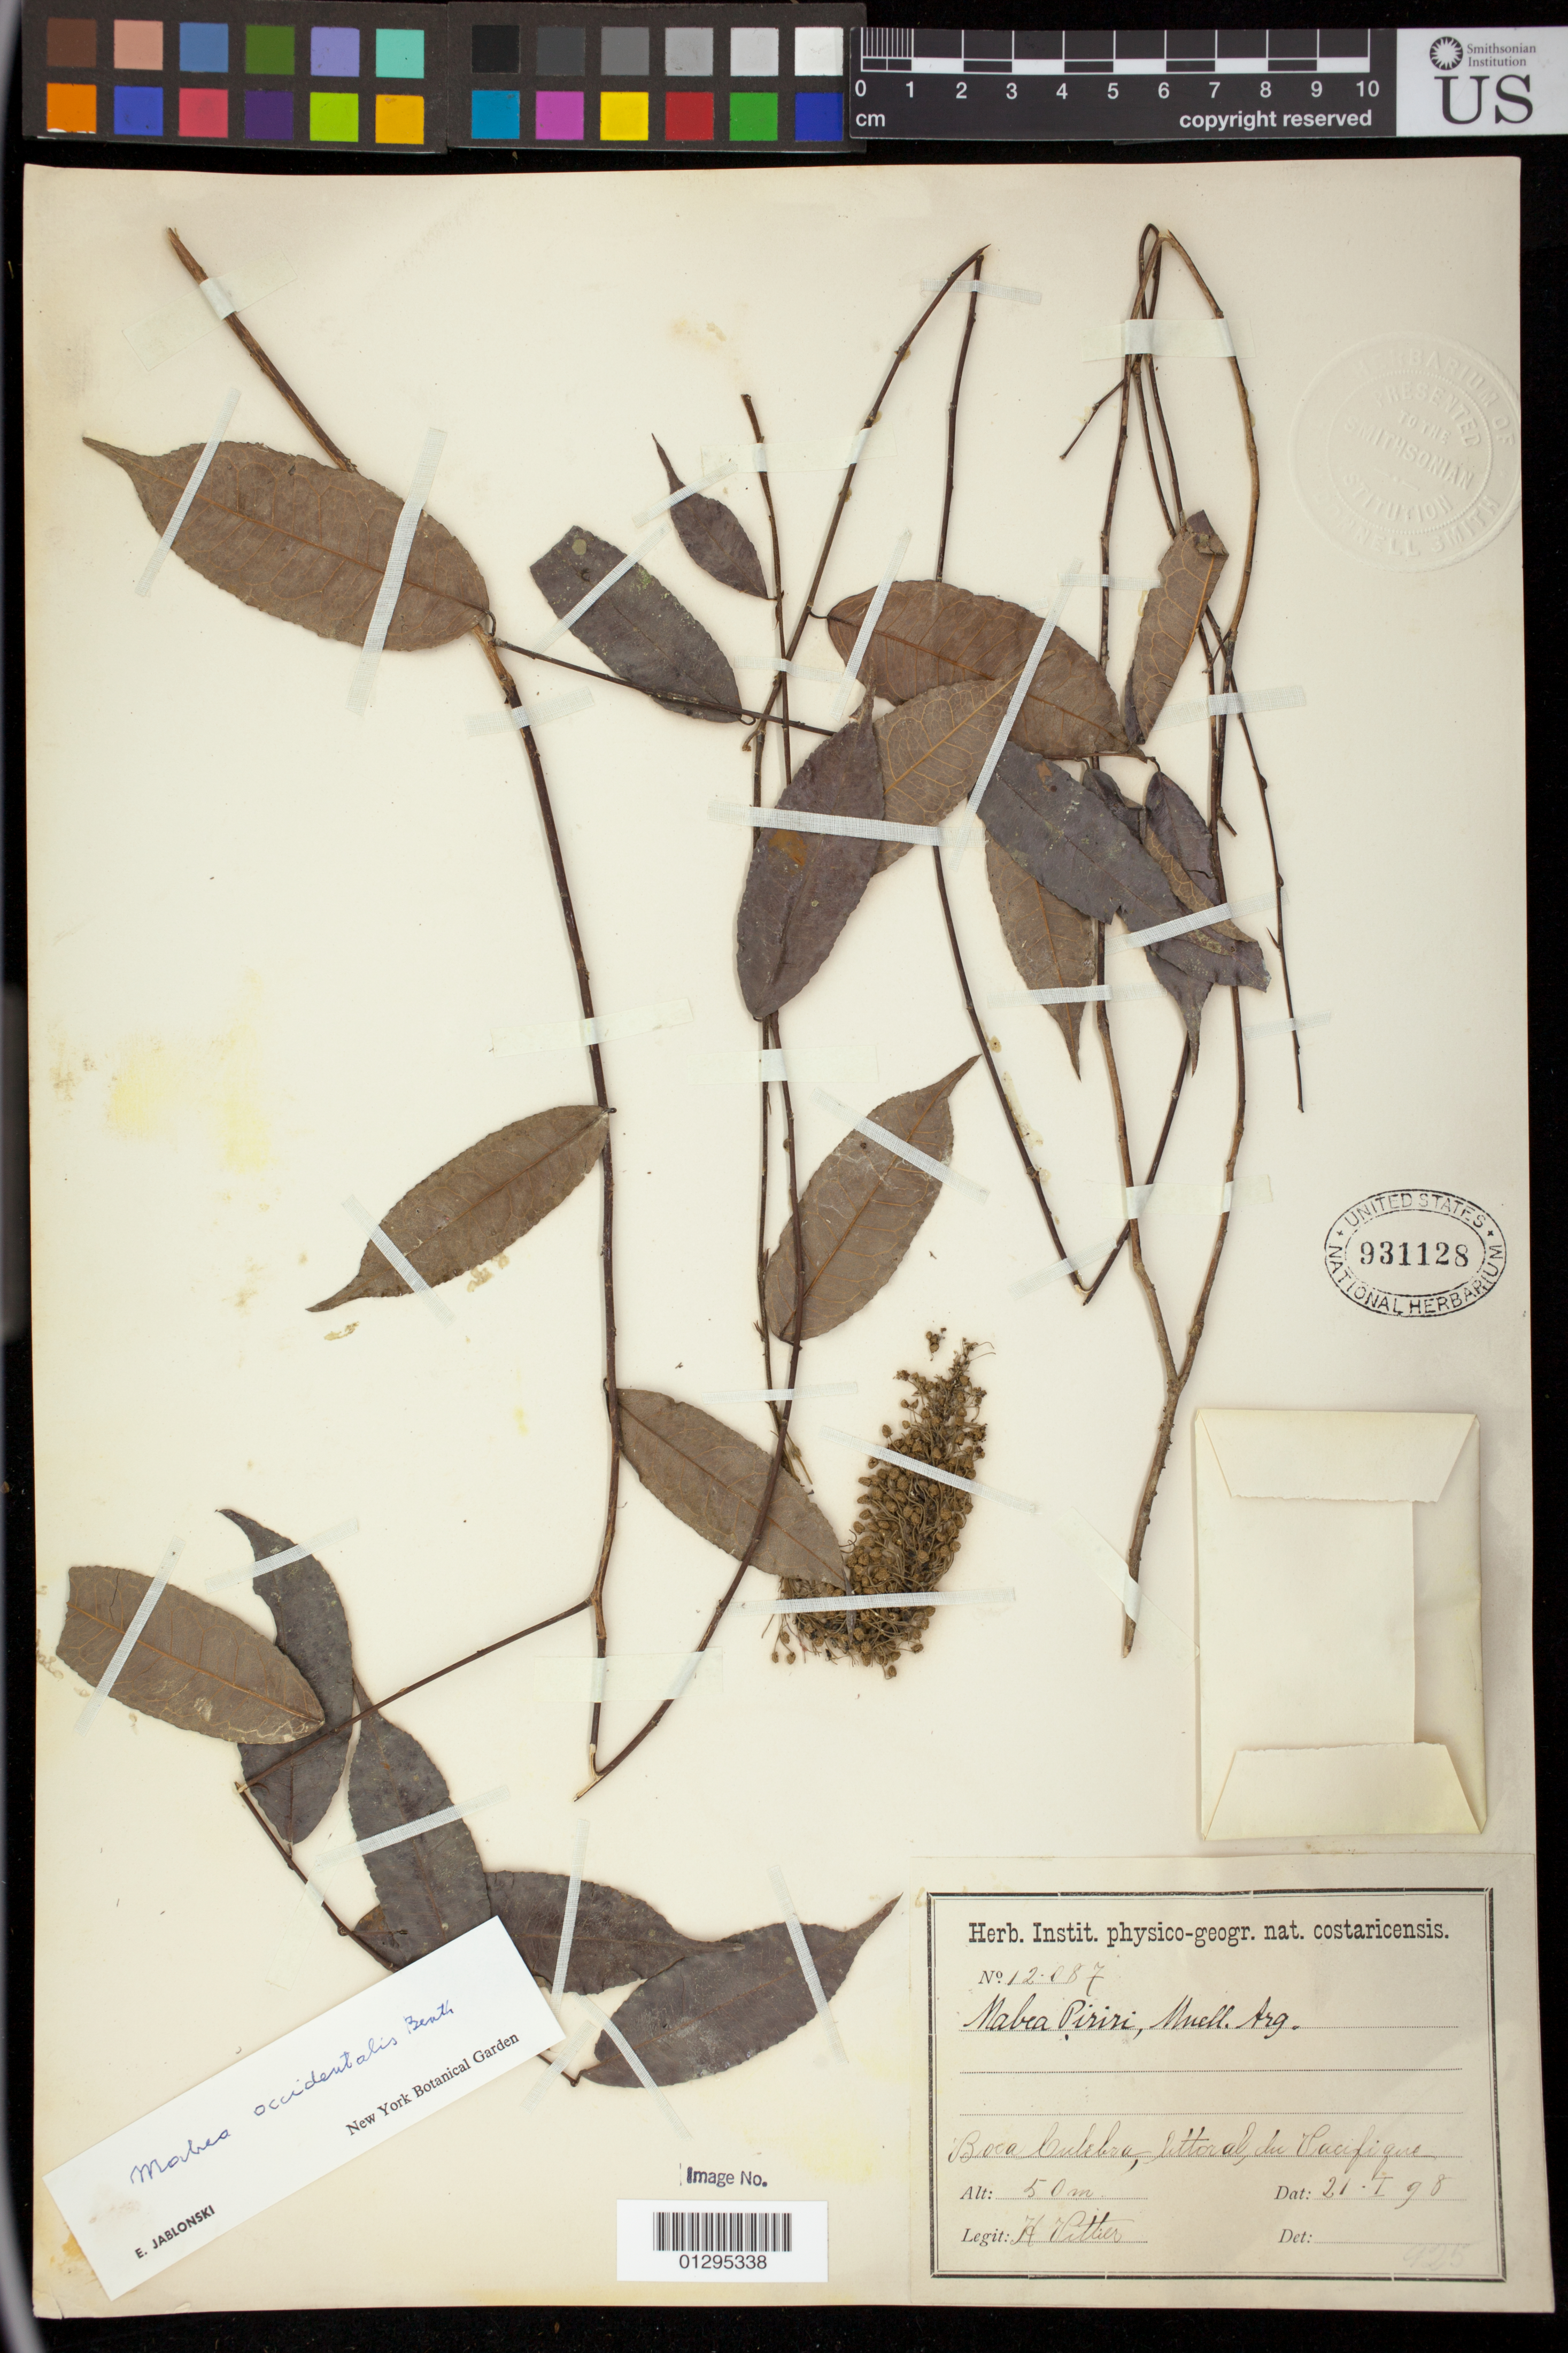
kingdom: Plantae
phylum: Tracheophyta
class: Magnoliopsida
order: Malpighiales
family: Euphorbiaceae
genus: Mabea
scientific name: Mabea occidentalis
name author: Benth.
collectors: H. F. Pittier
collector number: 12087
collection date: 1898-01-21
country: Costa Rica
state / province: Guanacaste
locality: Boca Culebra, littoral, du Pacifique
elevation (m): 50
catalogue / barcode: US 931128